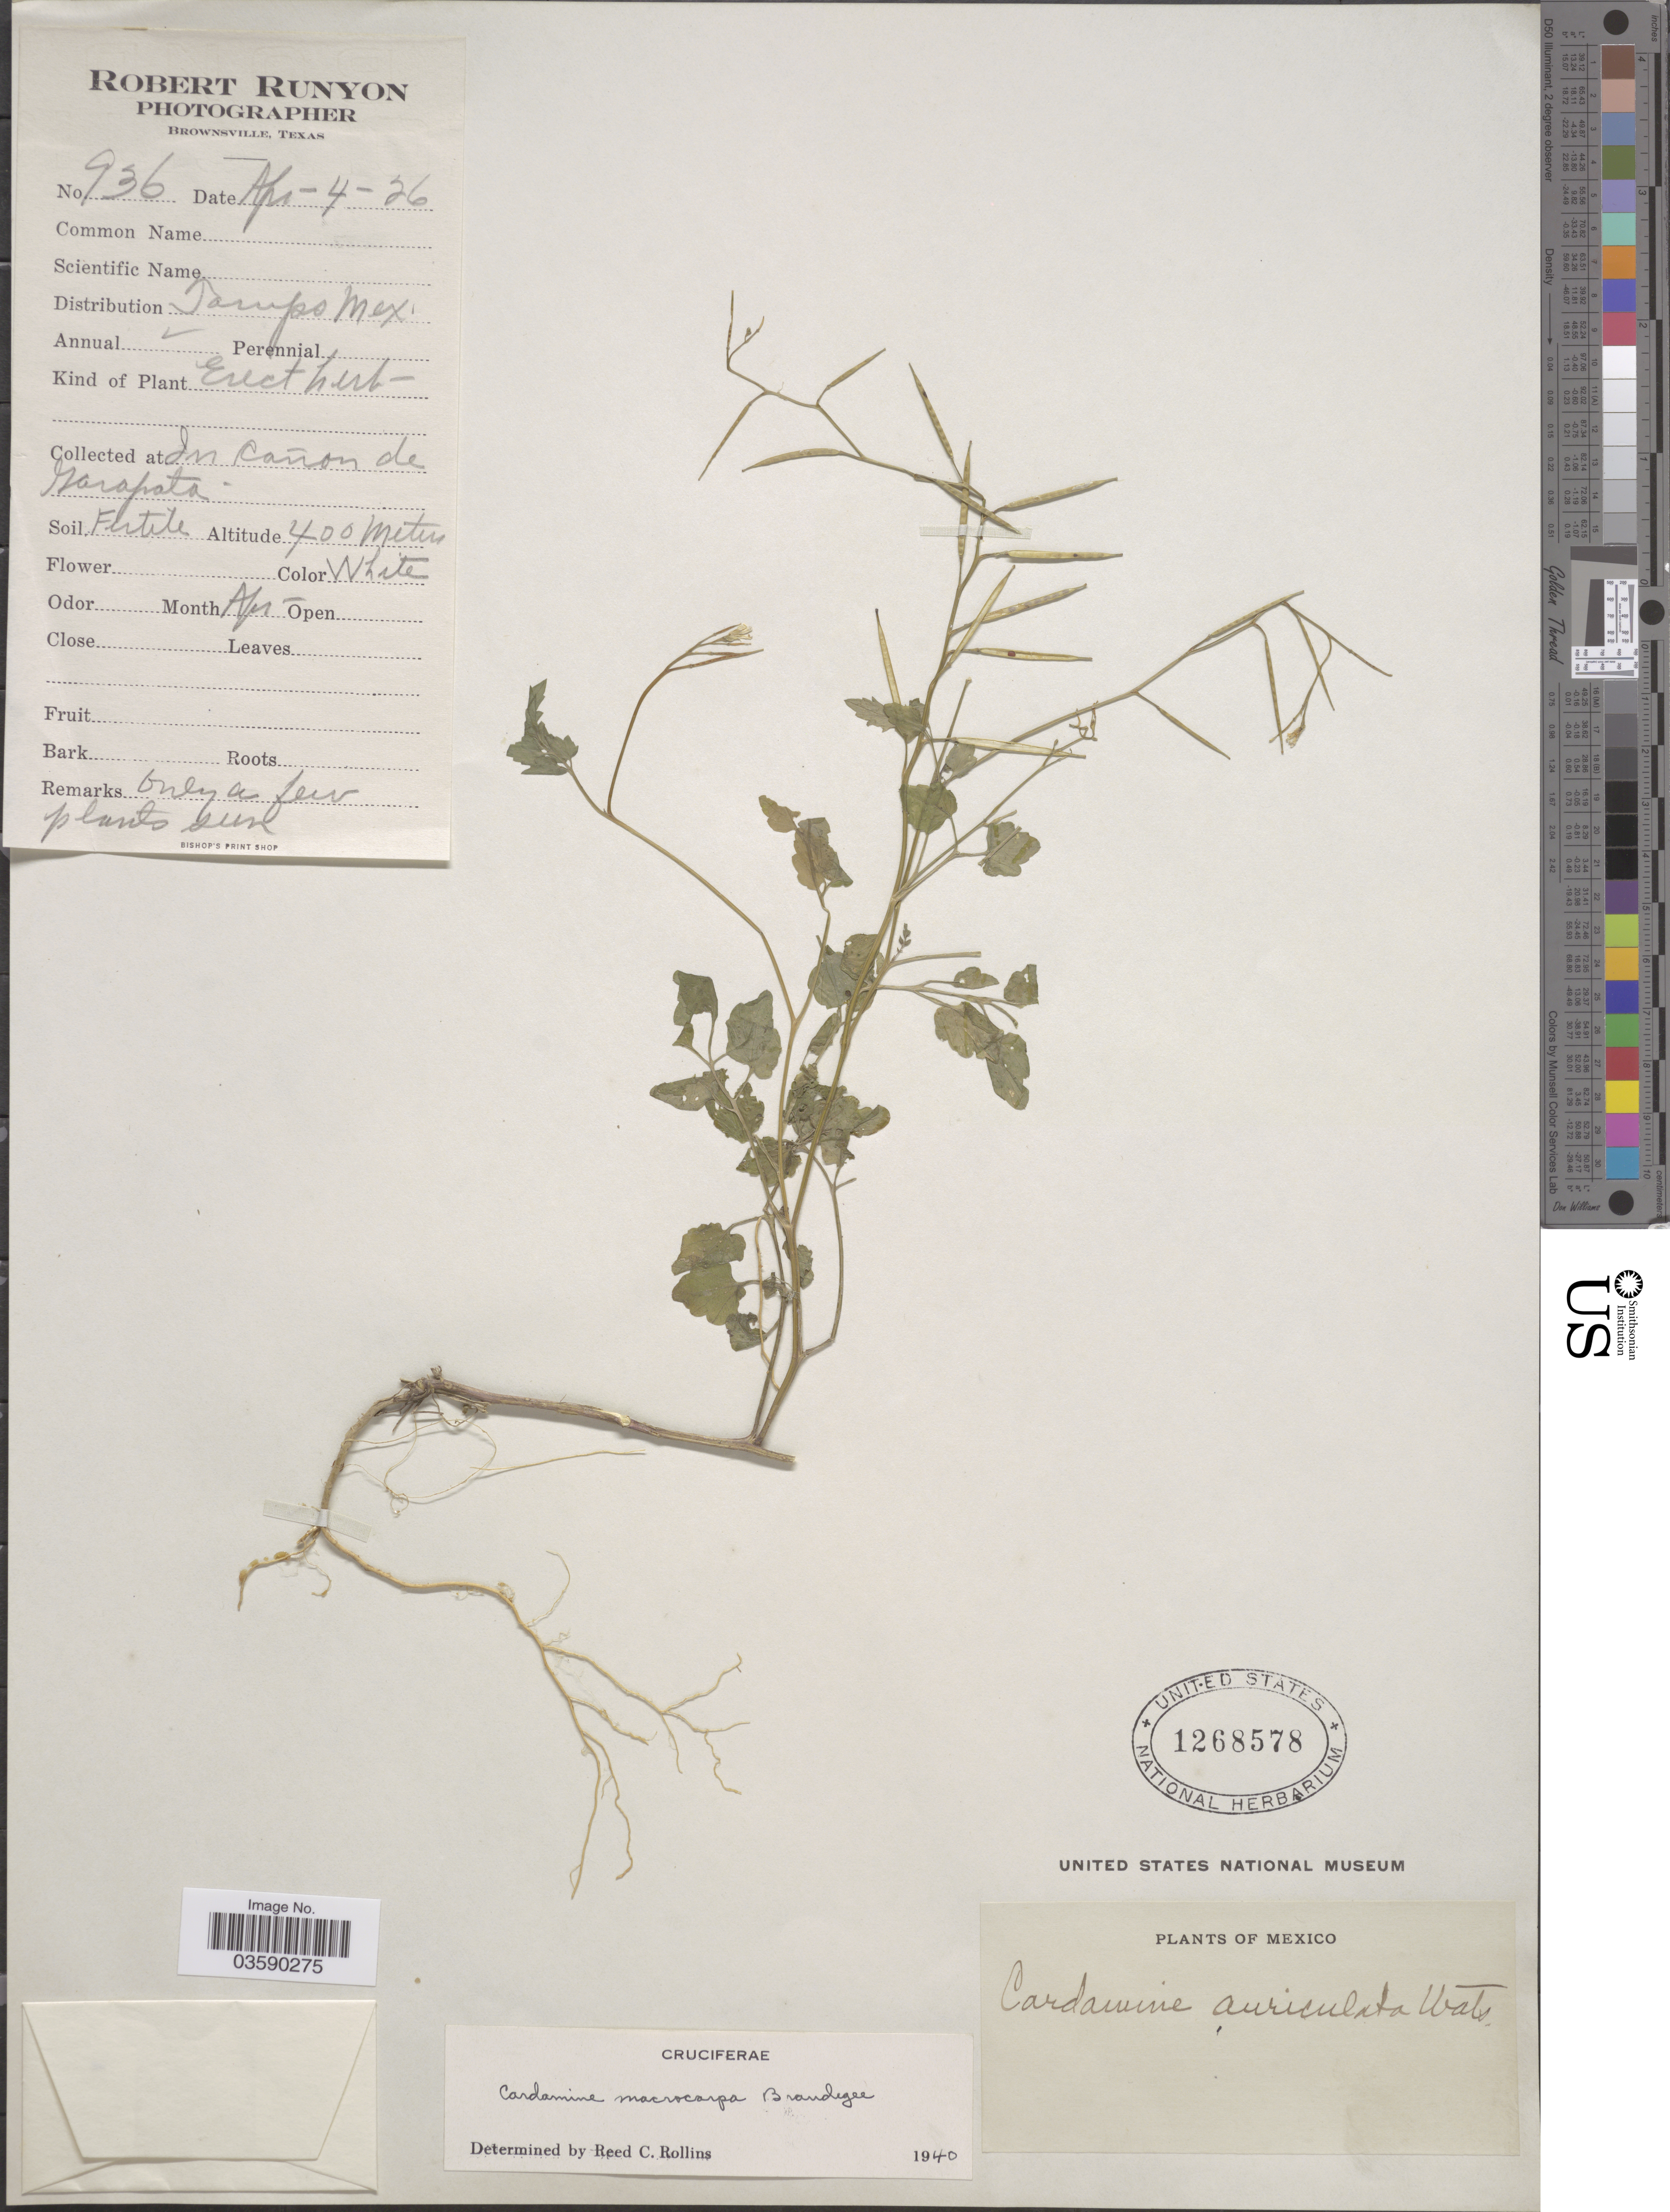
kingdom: Plantae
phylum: Tracheophyta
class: Magnoliopsida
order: Brassicales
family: Brassicaceae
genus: Cardamine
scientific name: Cardamine macrocarpa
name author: Brandegee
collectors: R. Runyon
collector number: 936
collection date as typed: Transcribed d/m/y: 4/4/26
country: United States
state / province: Texas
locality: Brownsville. In Cañon de Zarapota.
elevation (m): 400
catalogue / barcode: US 1268578